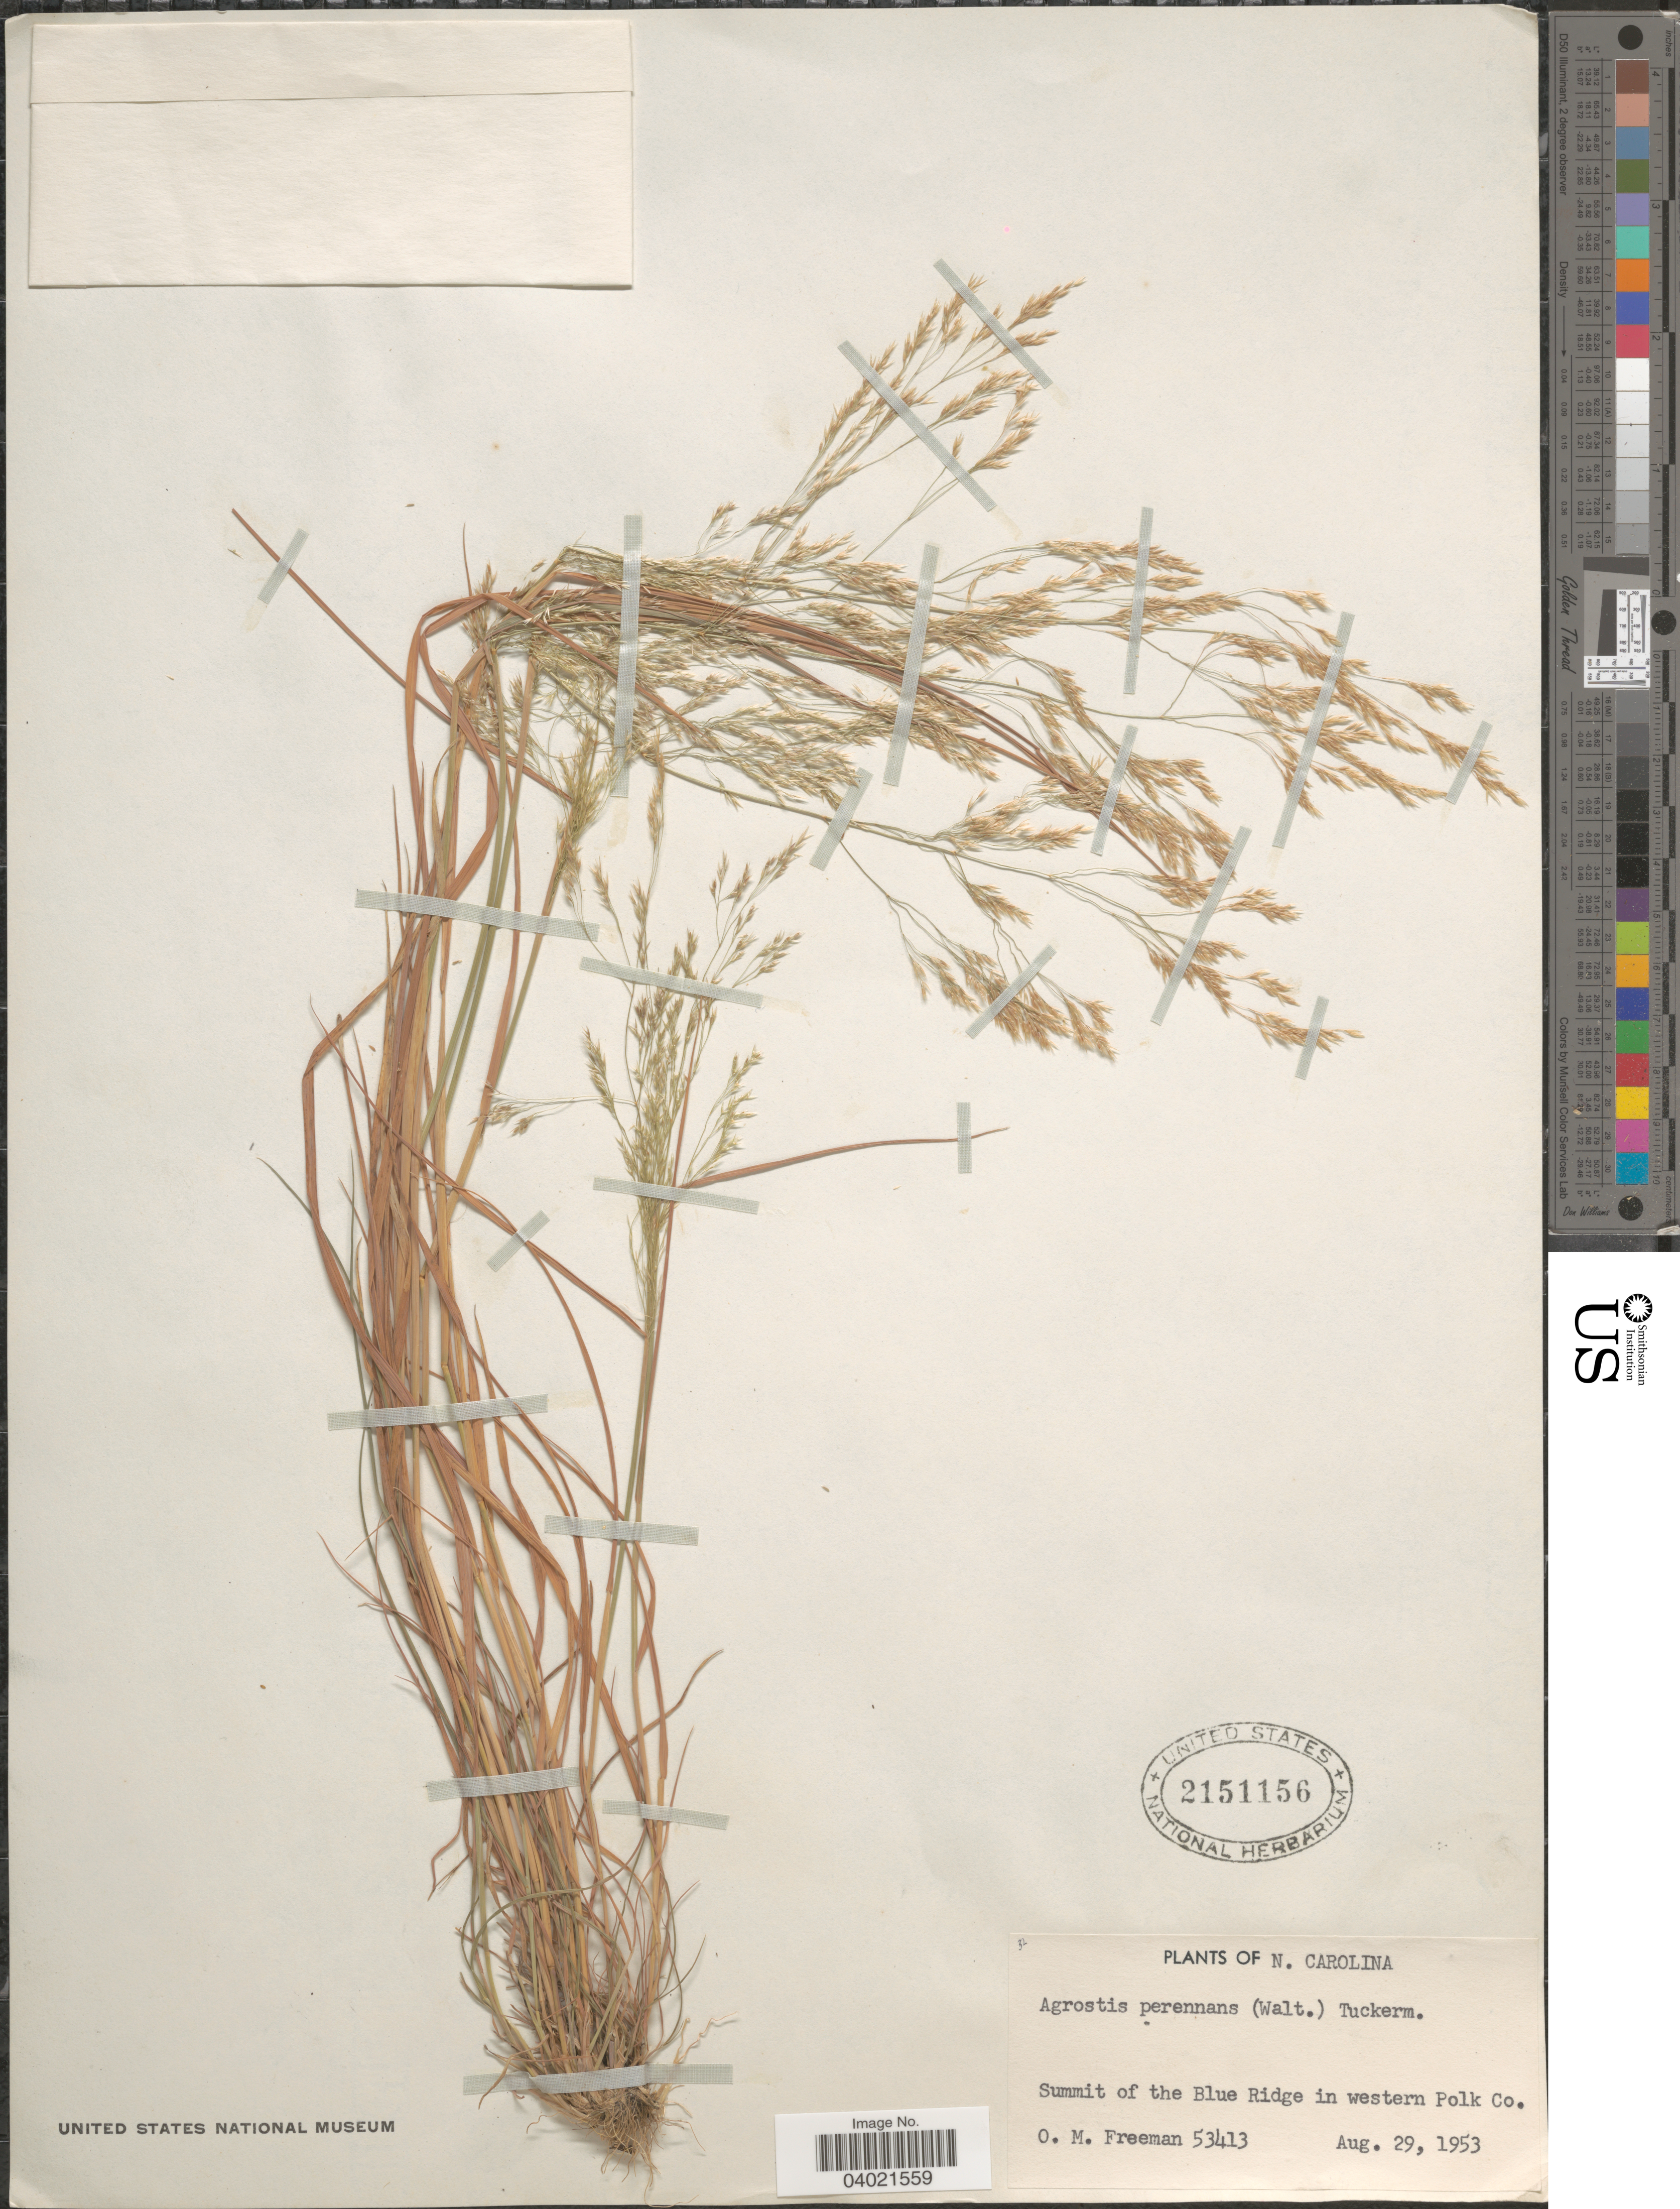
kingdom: Plantae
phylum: Tracheophyta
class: Liliopsida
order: Poales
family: Poaceae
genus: Agrostis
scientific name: Agrostis perennans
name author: (Walter) Tuck.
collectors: O. Freeman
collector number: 53413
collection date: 1953-08-29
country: United States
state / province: North Carolina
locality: Summit of the Blue Ridge in western Polk Co.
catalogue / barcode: US 2151156